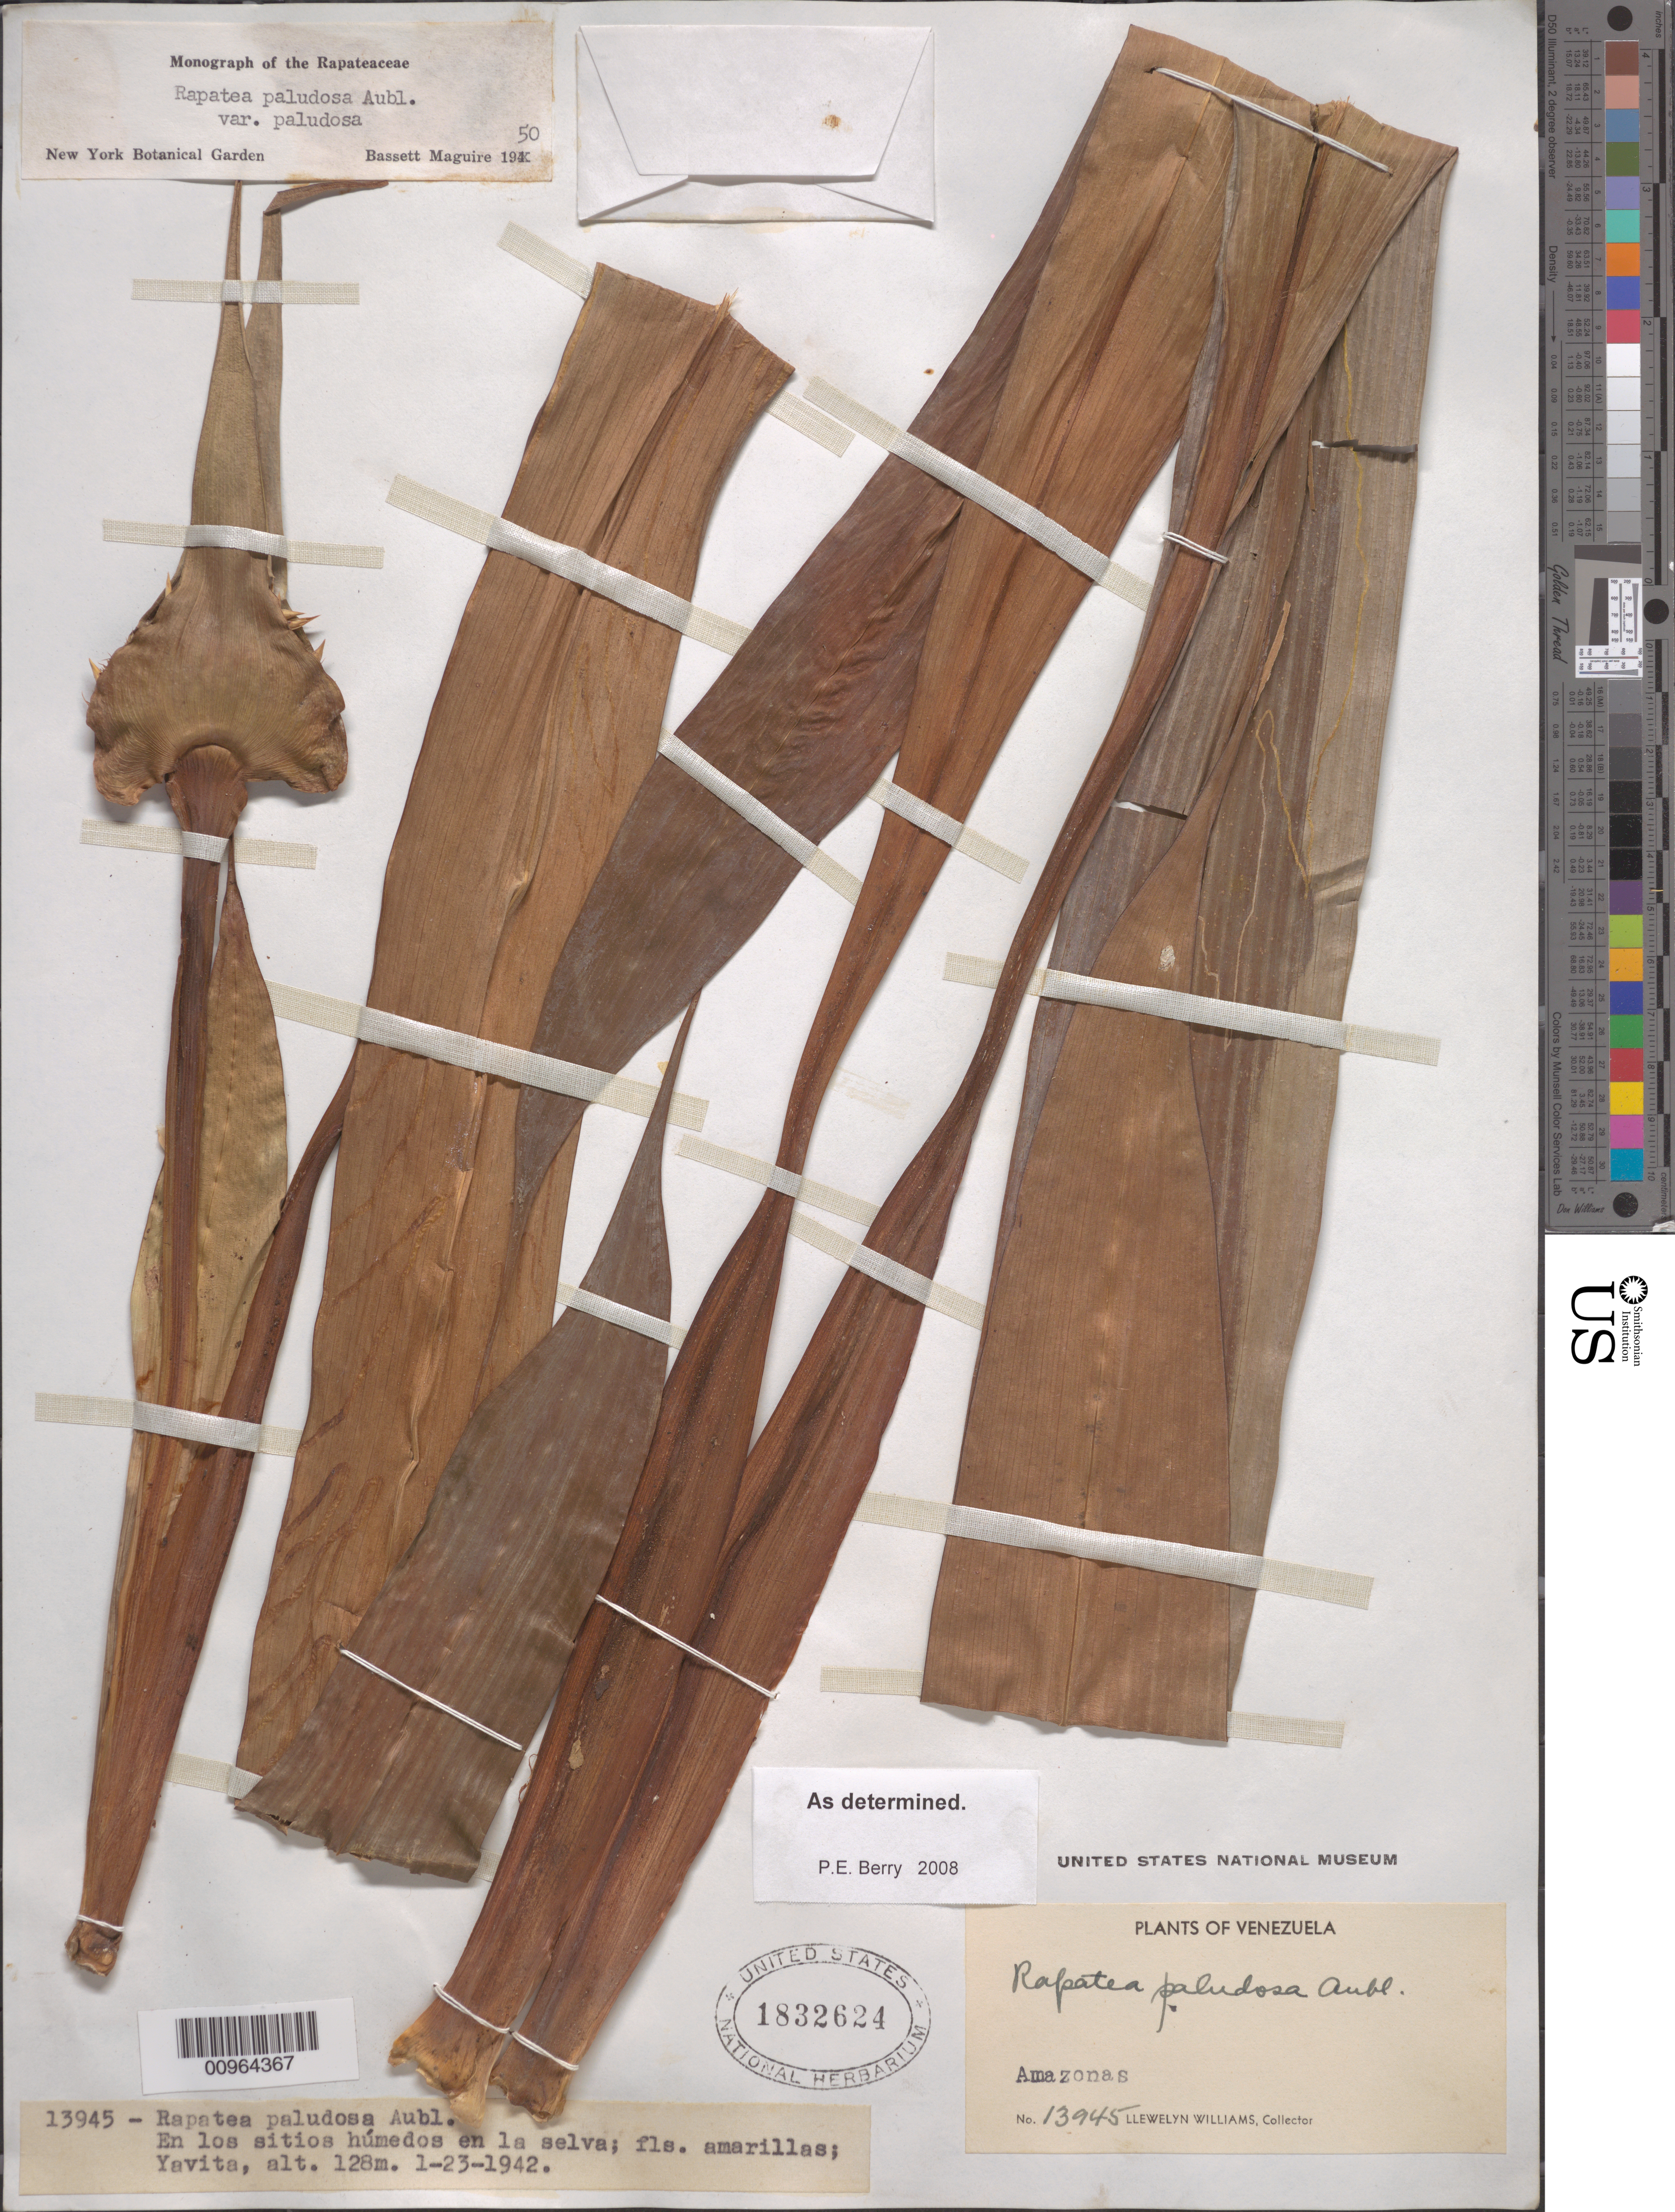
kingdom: Plantae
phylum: Tracheophyta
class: Liliopsida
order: Poales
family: Rapateaceae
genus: Rapatea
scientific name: Rapatea paludosa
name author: Aubl.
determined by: Berry, P. E., (WIS), University of Wisconsin - Madison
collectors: Ll. Williams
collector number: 13945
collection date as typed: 23-Jan-42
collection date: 1942-01-23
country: Venezuela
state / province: Amazonas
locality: Yavita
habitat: Sitios humedos en la selva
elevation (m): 128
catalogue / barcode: US 1832624